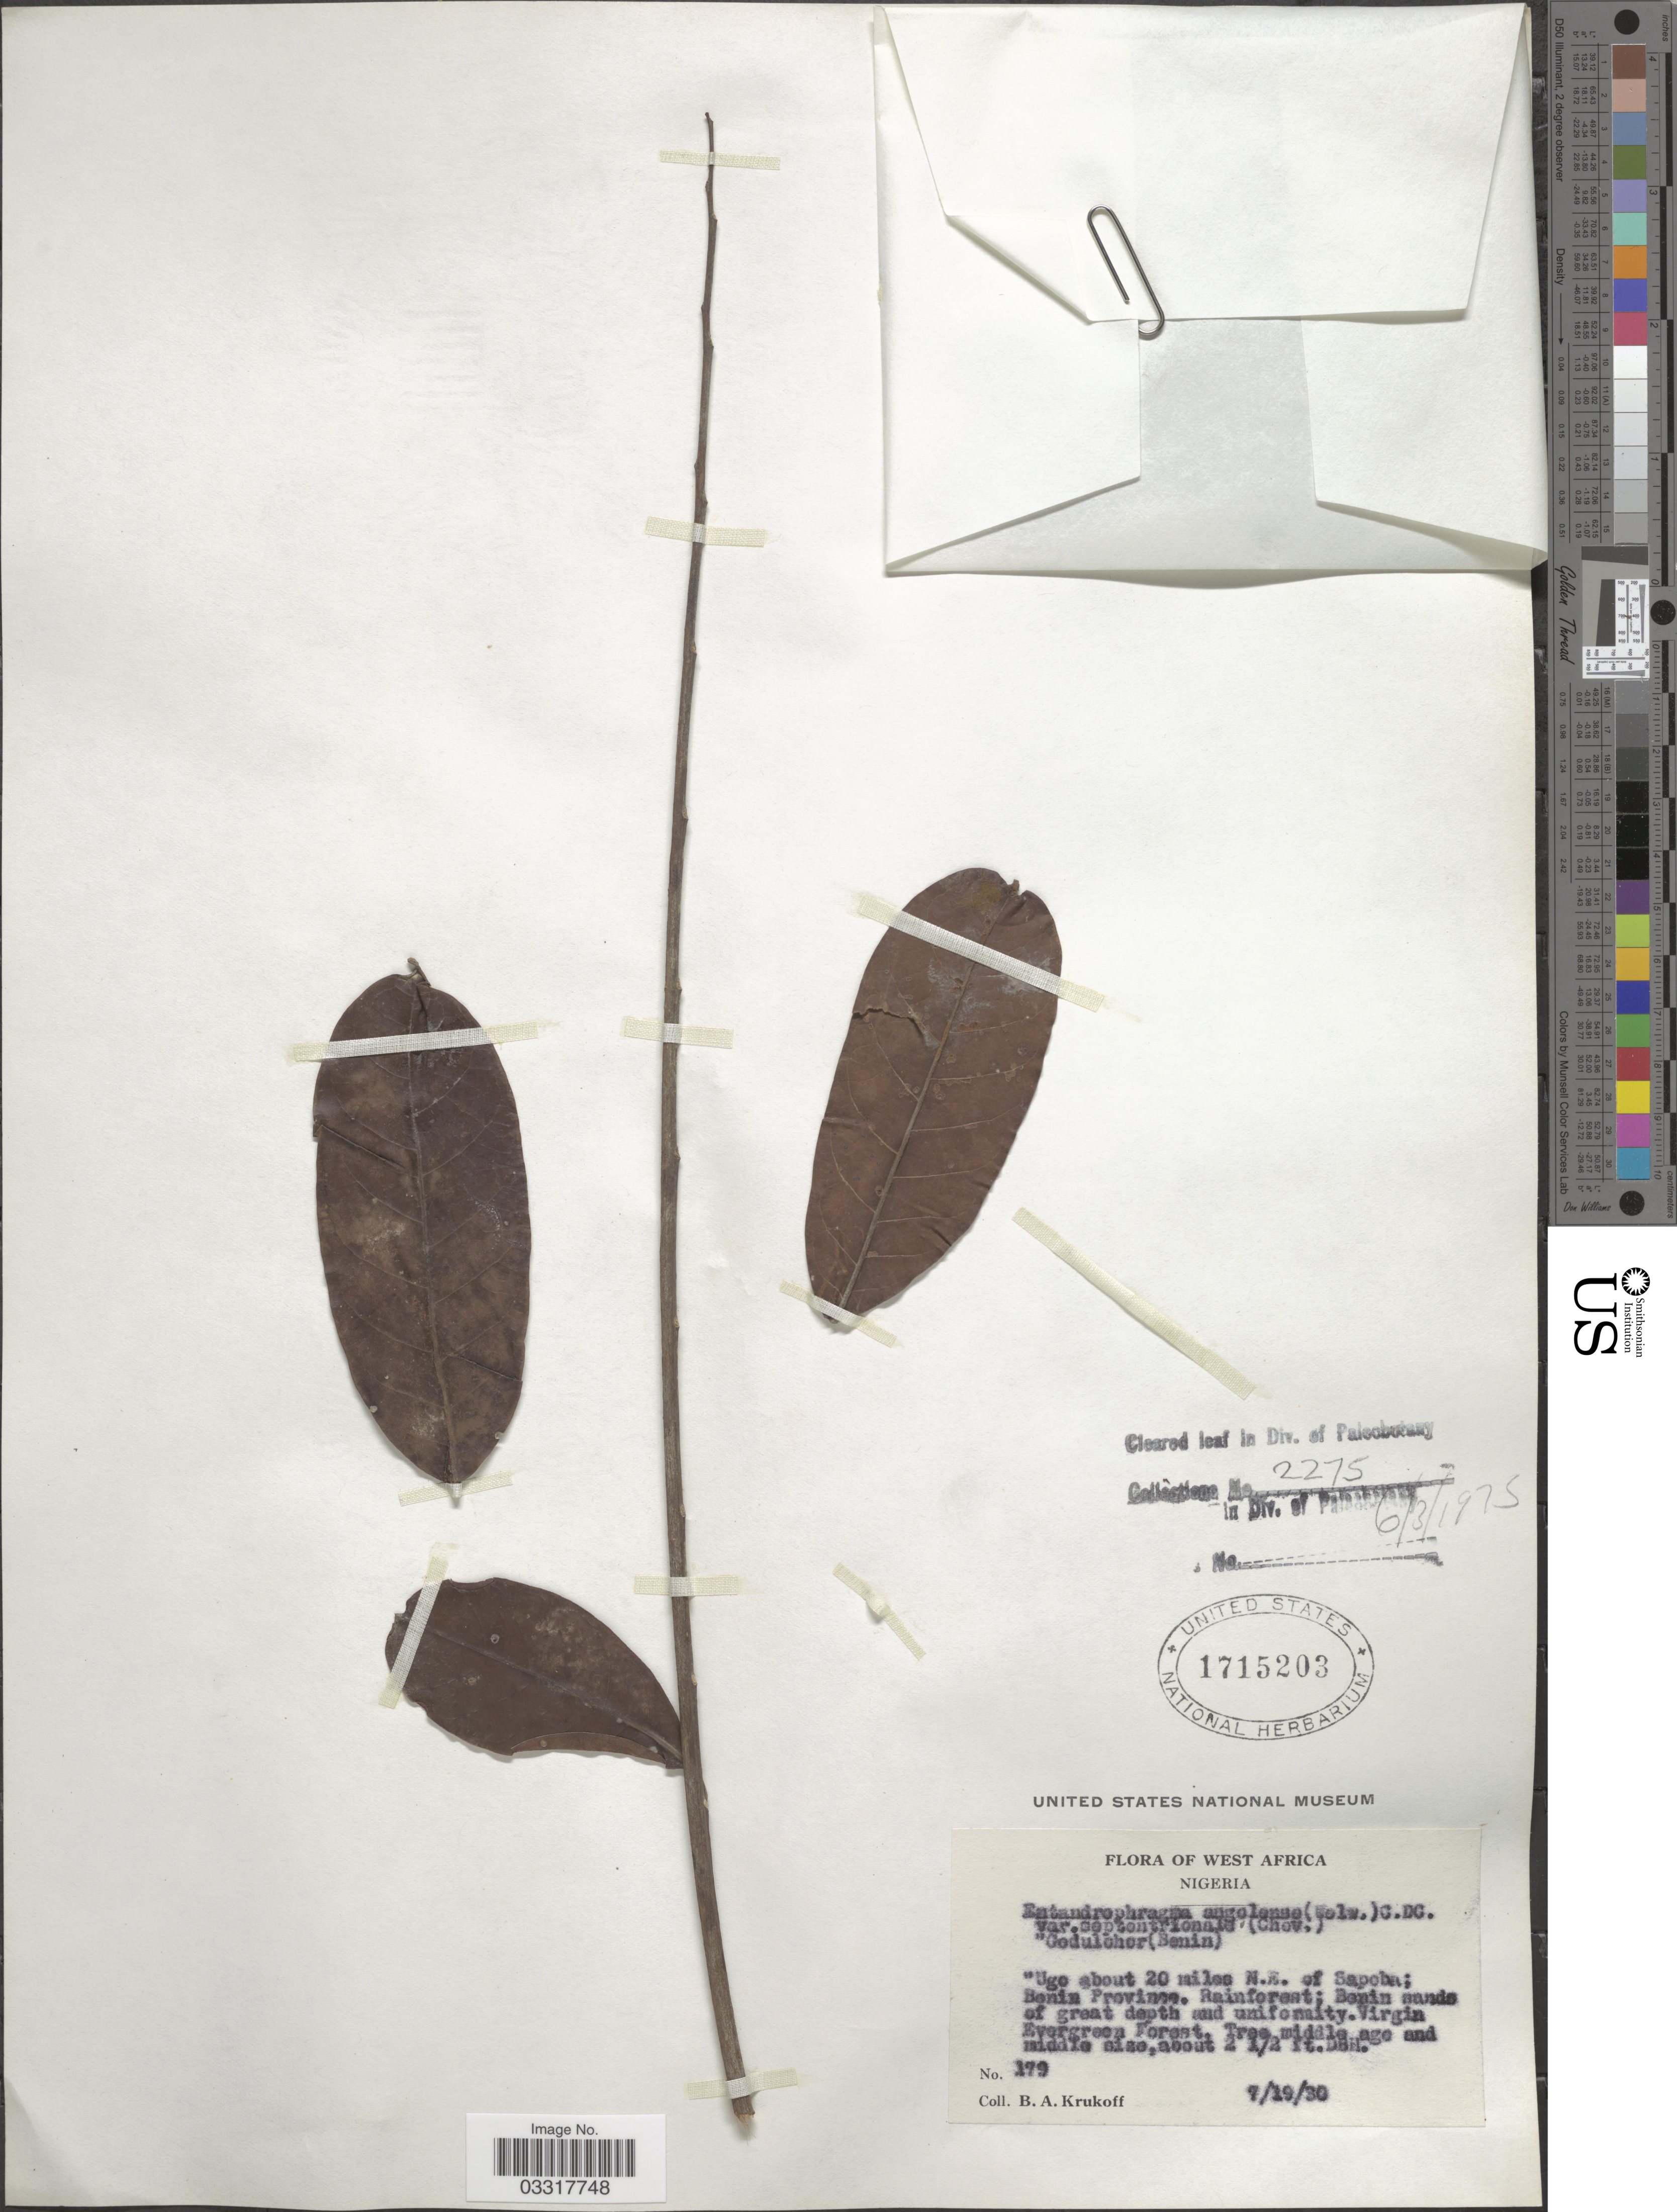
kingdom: Plantae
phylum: Tracheophyta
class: Magnoliopsida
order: Sapindales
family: Meliaceae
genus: Entandrophragma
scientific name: Entandrophragma angolense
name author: (Welw.) C. DC.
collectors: B. A. Krukoff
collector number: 179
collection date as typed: Transcribed d/m/y: 19/7/30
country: Nigeria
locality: West Africa, Ugo about 20 miles N.E. of Sapoba: Benin Province.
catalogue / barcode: US 1715203